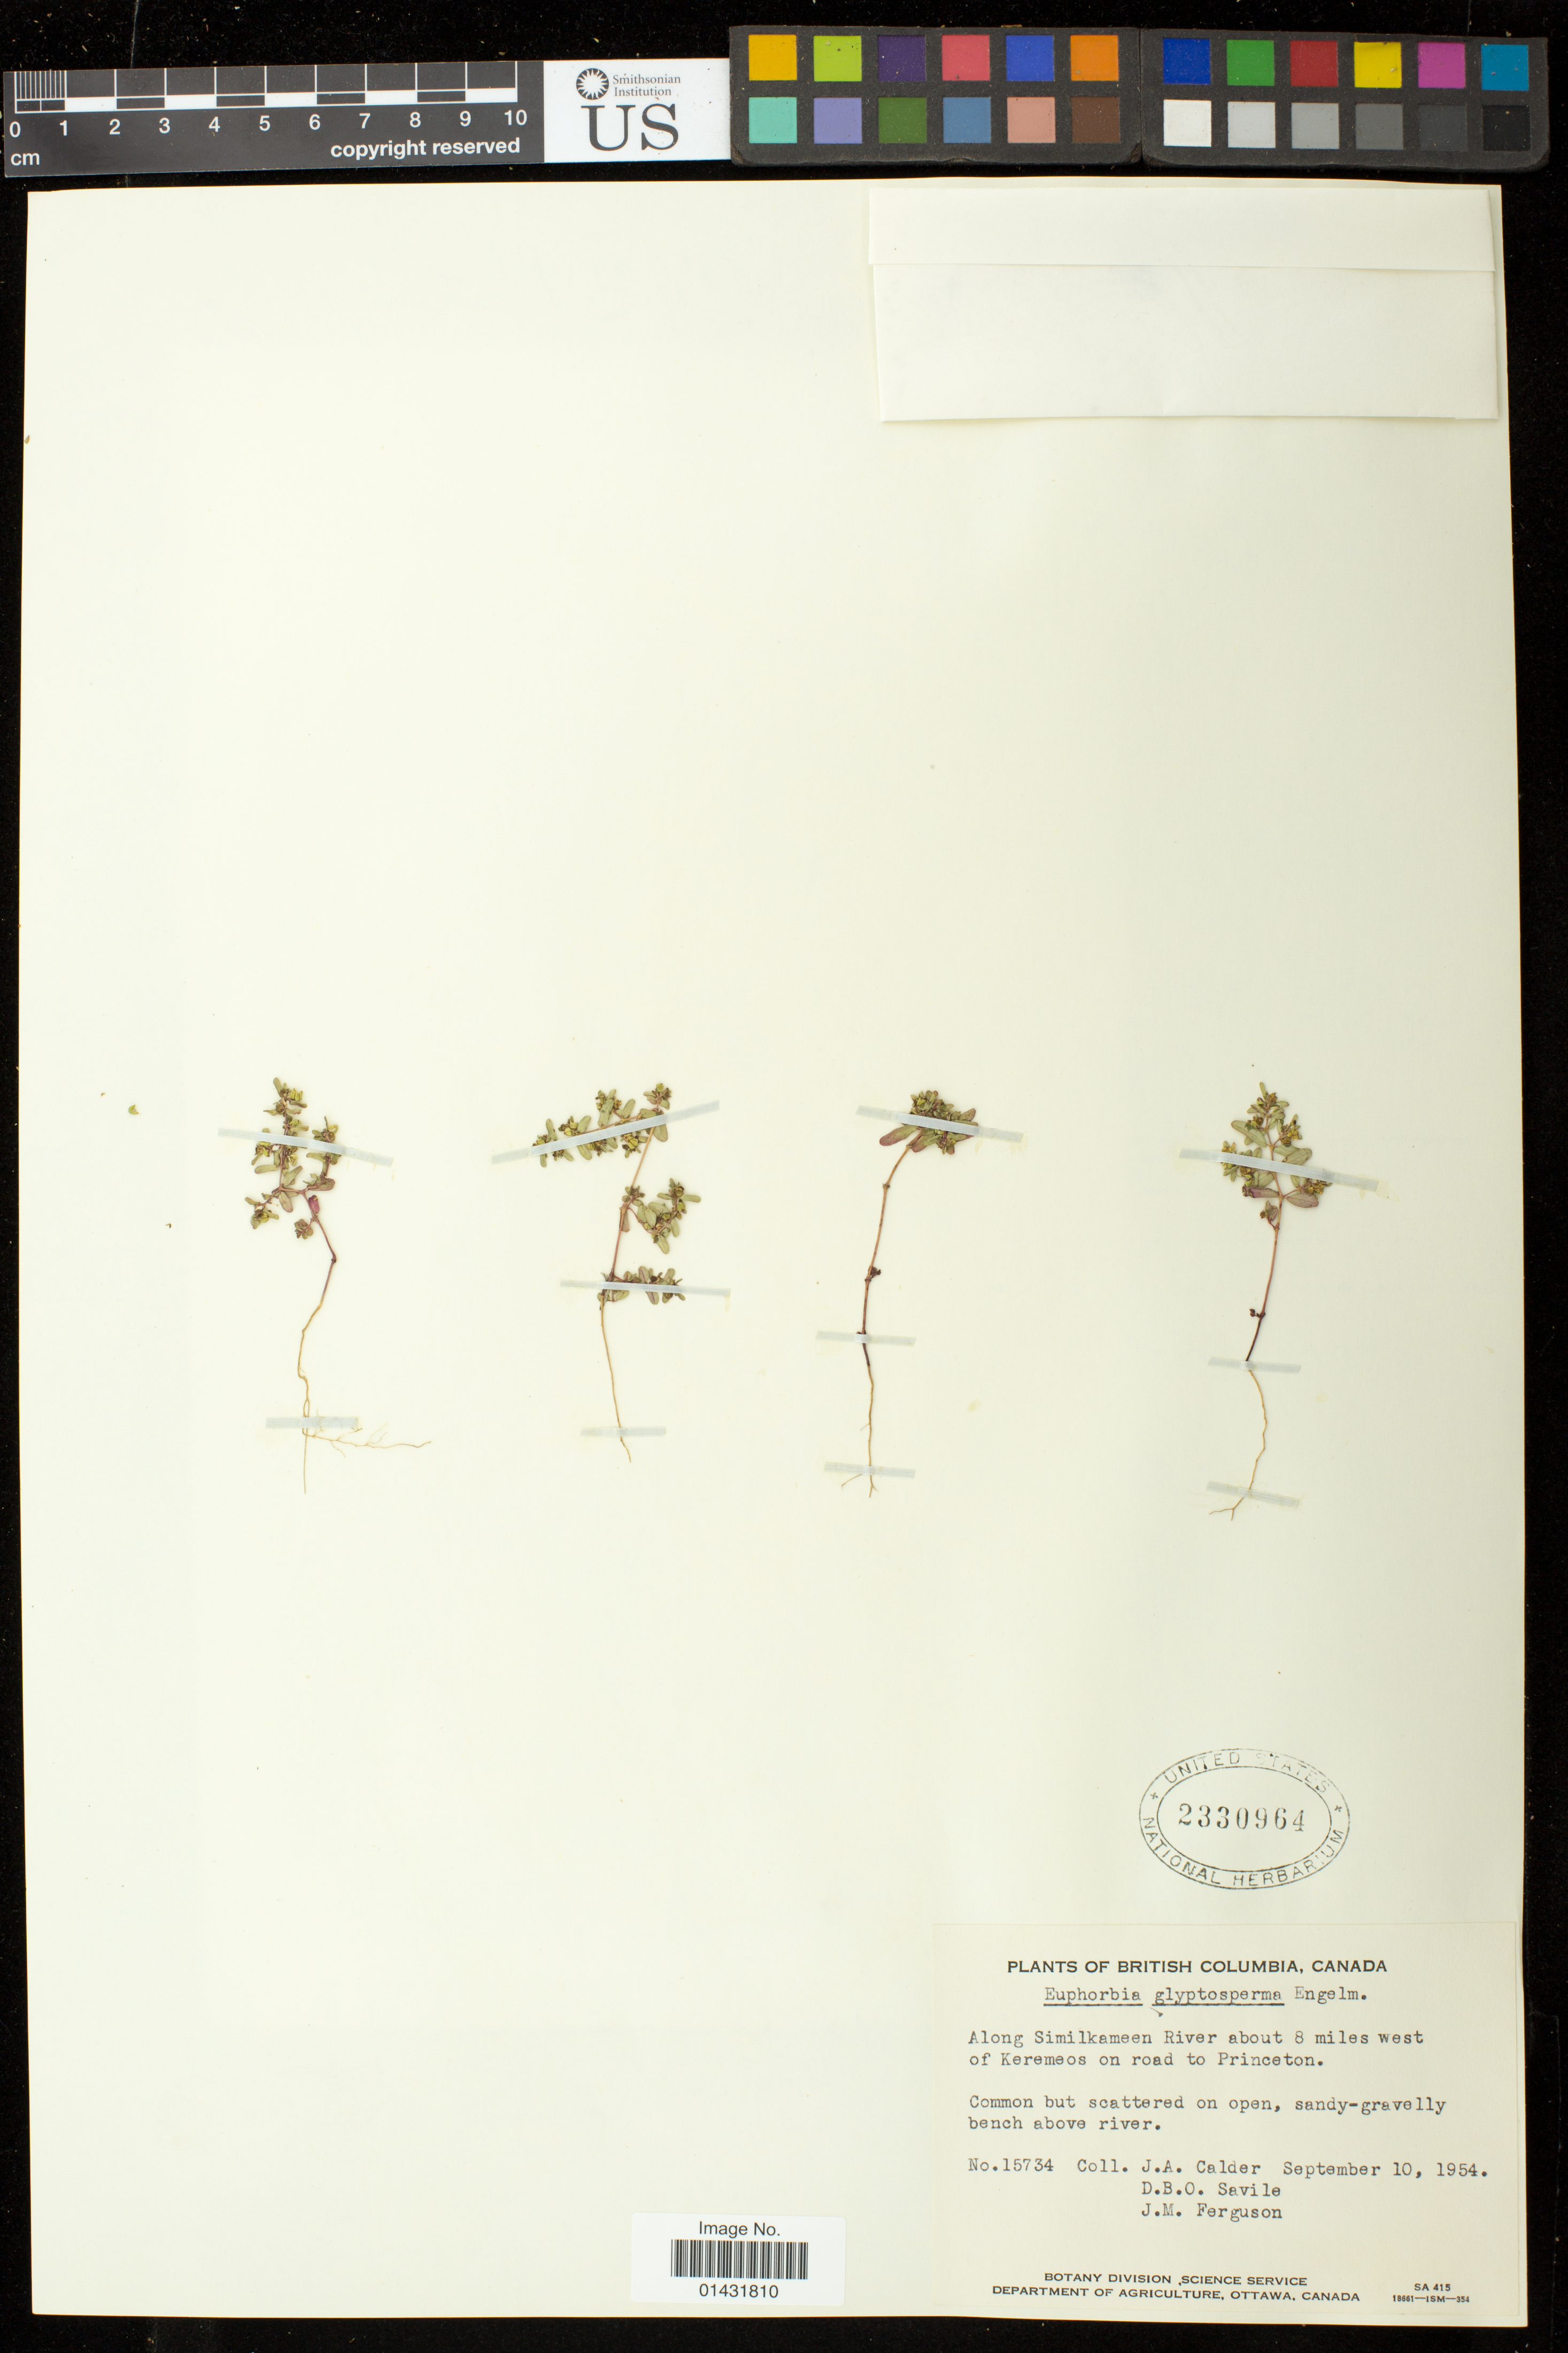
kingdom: Plantae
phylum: Tracheophyta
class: Magnoliopsida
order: Malpighiales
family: Euphorbiaceae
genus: Euphorbia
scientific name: Euphorbia glyptosperma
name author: Engelm.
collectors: J. A. Calder, D. Savile & J. M. Ferguson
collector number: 15734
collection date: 1954-09-10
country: Canada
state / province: British Columbia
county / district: Okanagan-Similkameen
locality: Along Similkameen River about 8 miles west of Keremeos on road to Princeton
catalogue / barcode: US 2330964